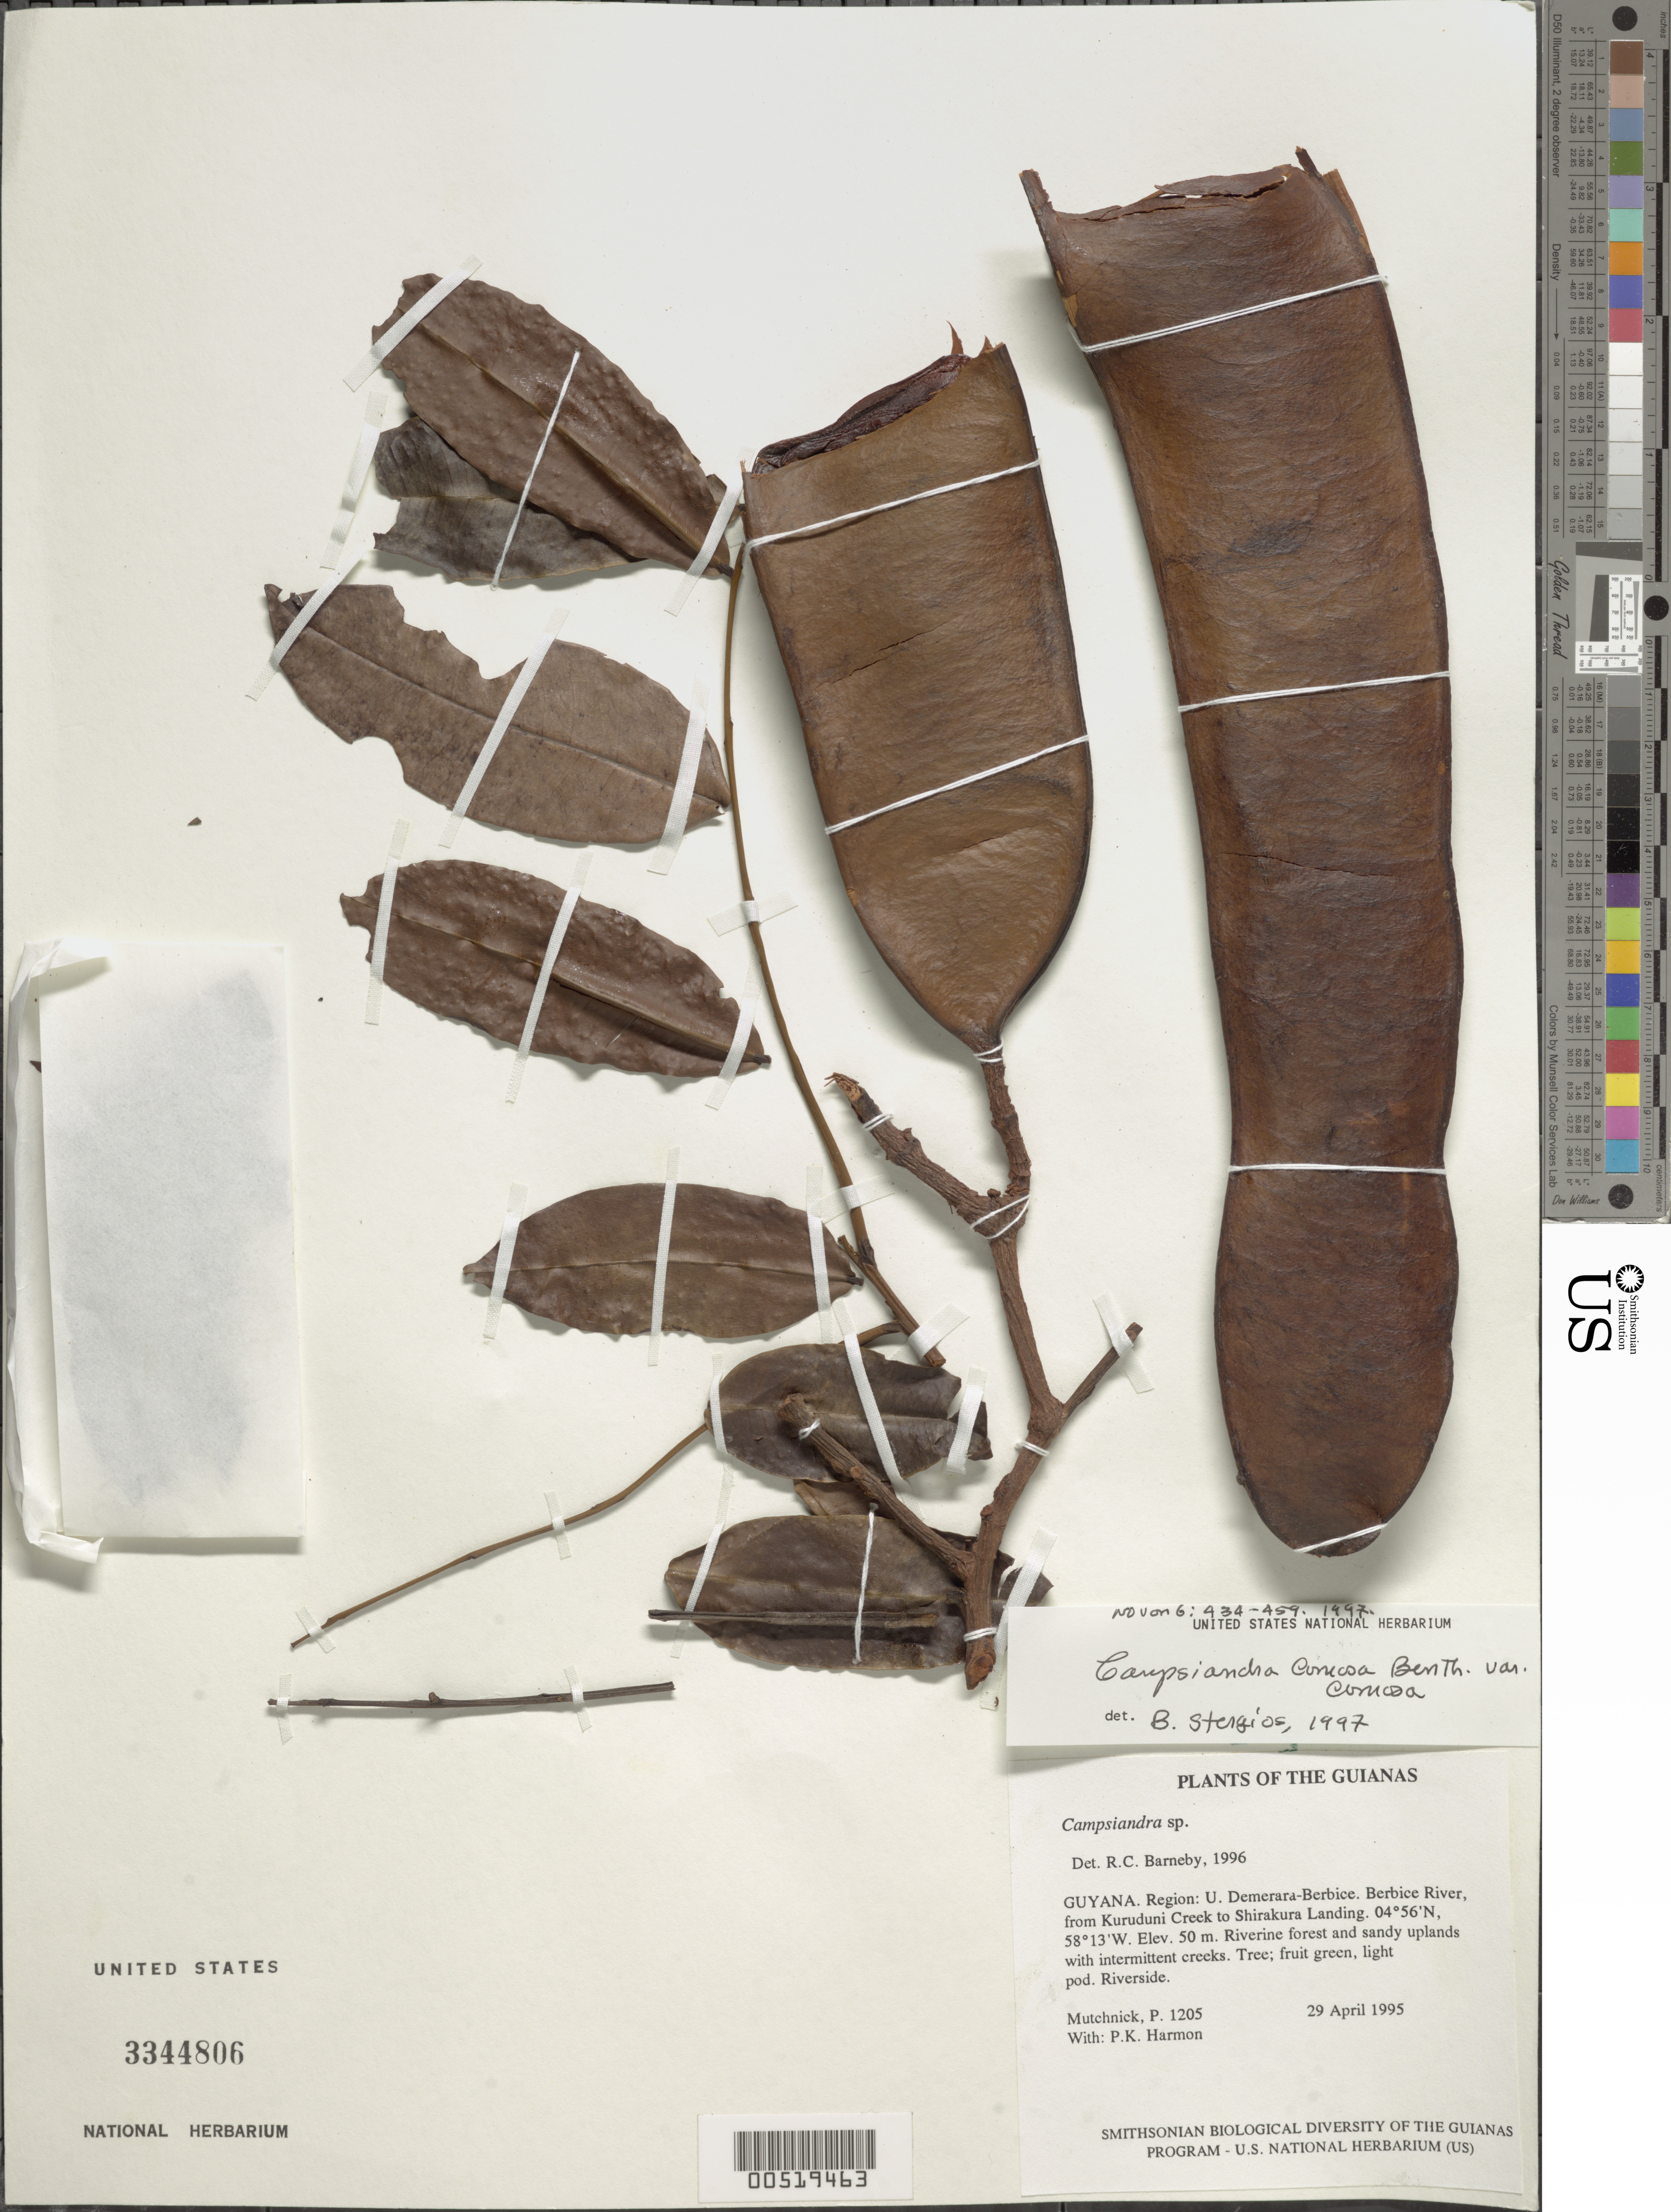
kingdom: Plantae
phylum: Tracheophyta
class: Magnoliopsida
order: Fabales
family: Fabaceae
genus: Campsiandra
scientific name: Campsiandra comosa var. comosa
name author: Benth.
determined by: Stergios, B. G.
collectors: P. Mutchnick & P. Harmon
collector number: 1205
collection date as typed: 29 April 1995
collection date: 1995-04-29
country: Guyana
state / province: U. Demerara-Berbice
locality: Berbice River, from Kuruduni Creek to Shirakura Landing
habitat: Riverine forest and sandy uplands with intermittent creeks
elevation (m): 50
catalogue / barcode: US 3344806